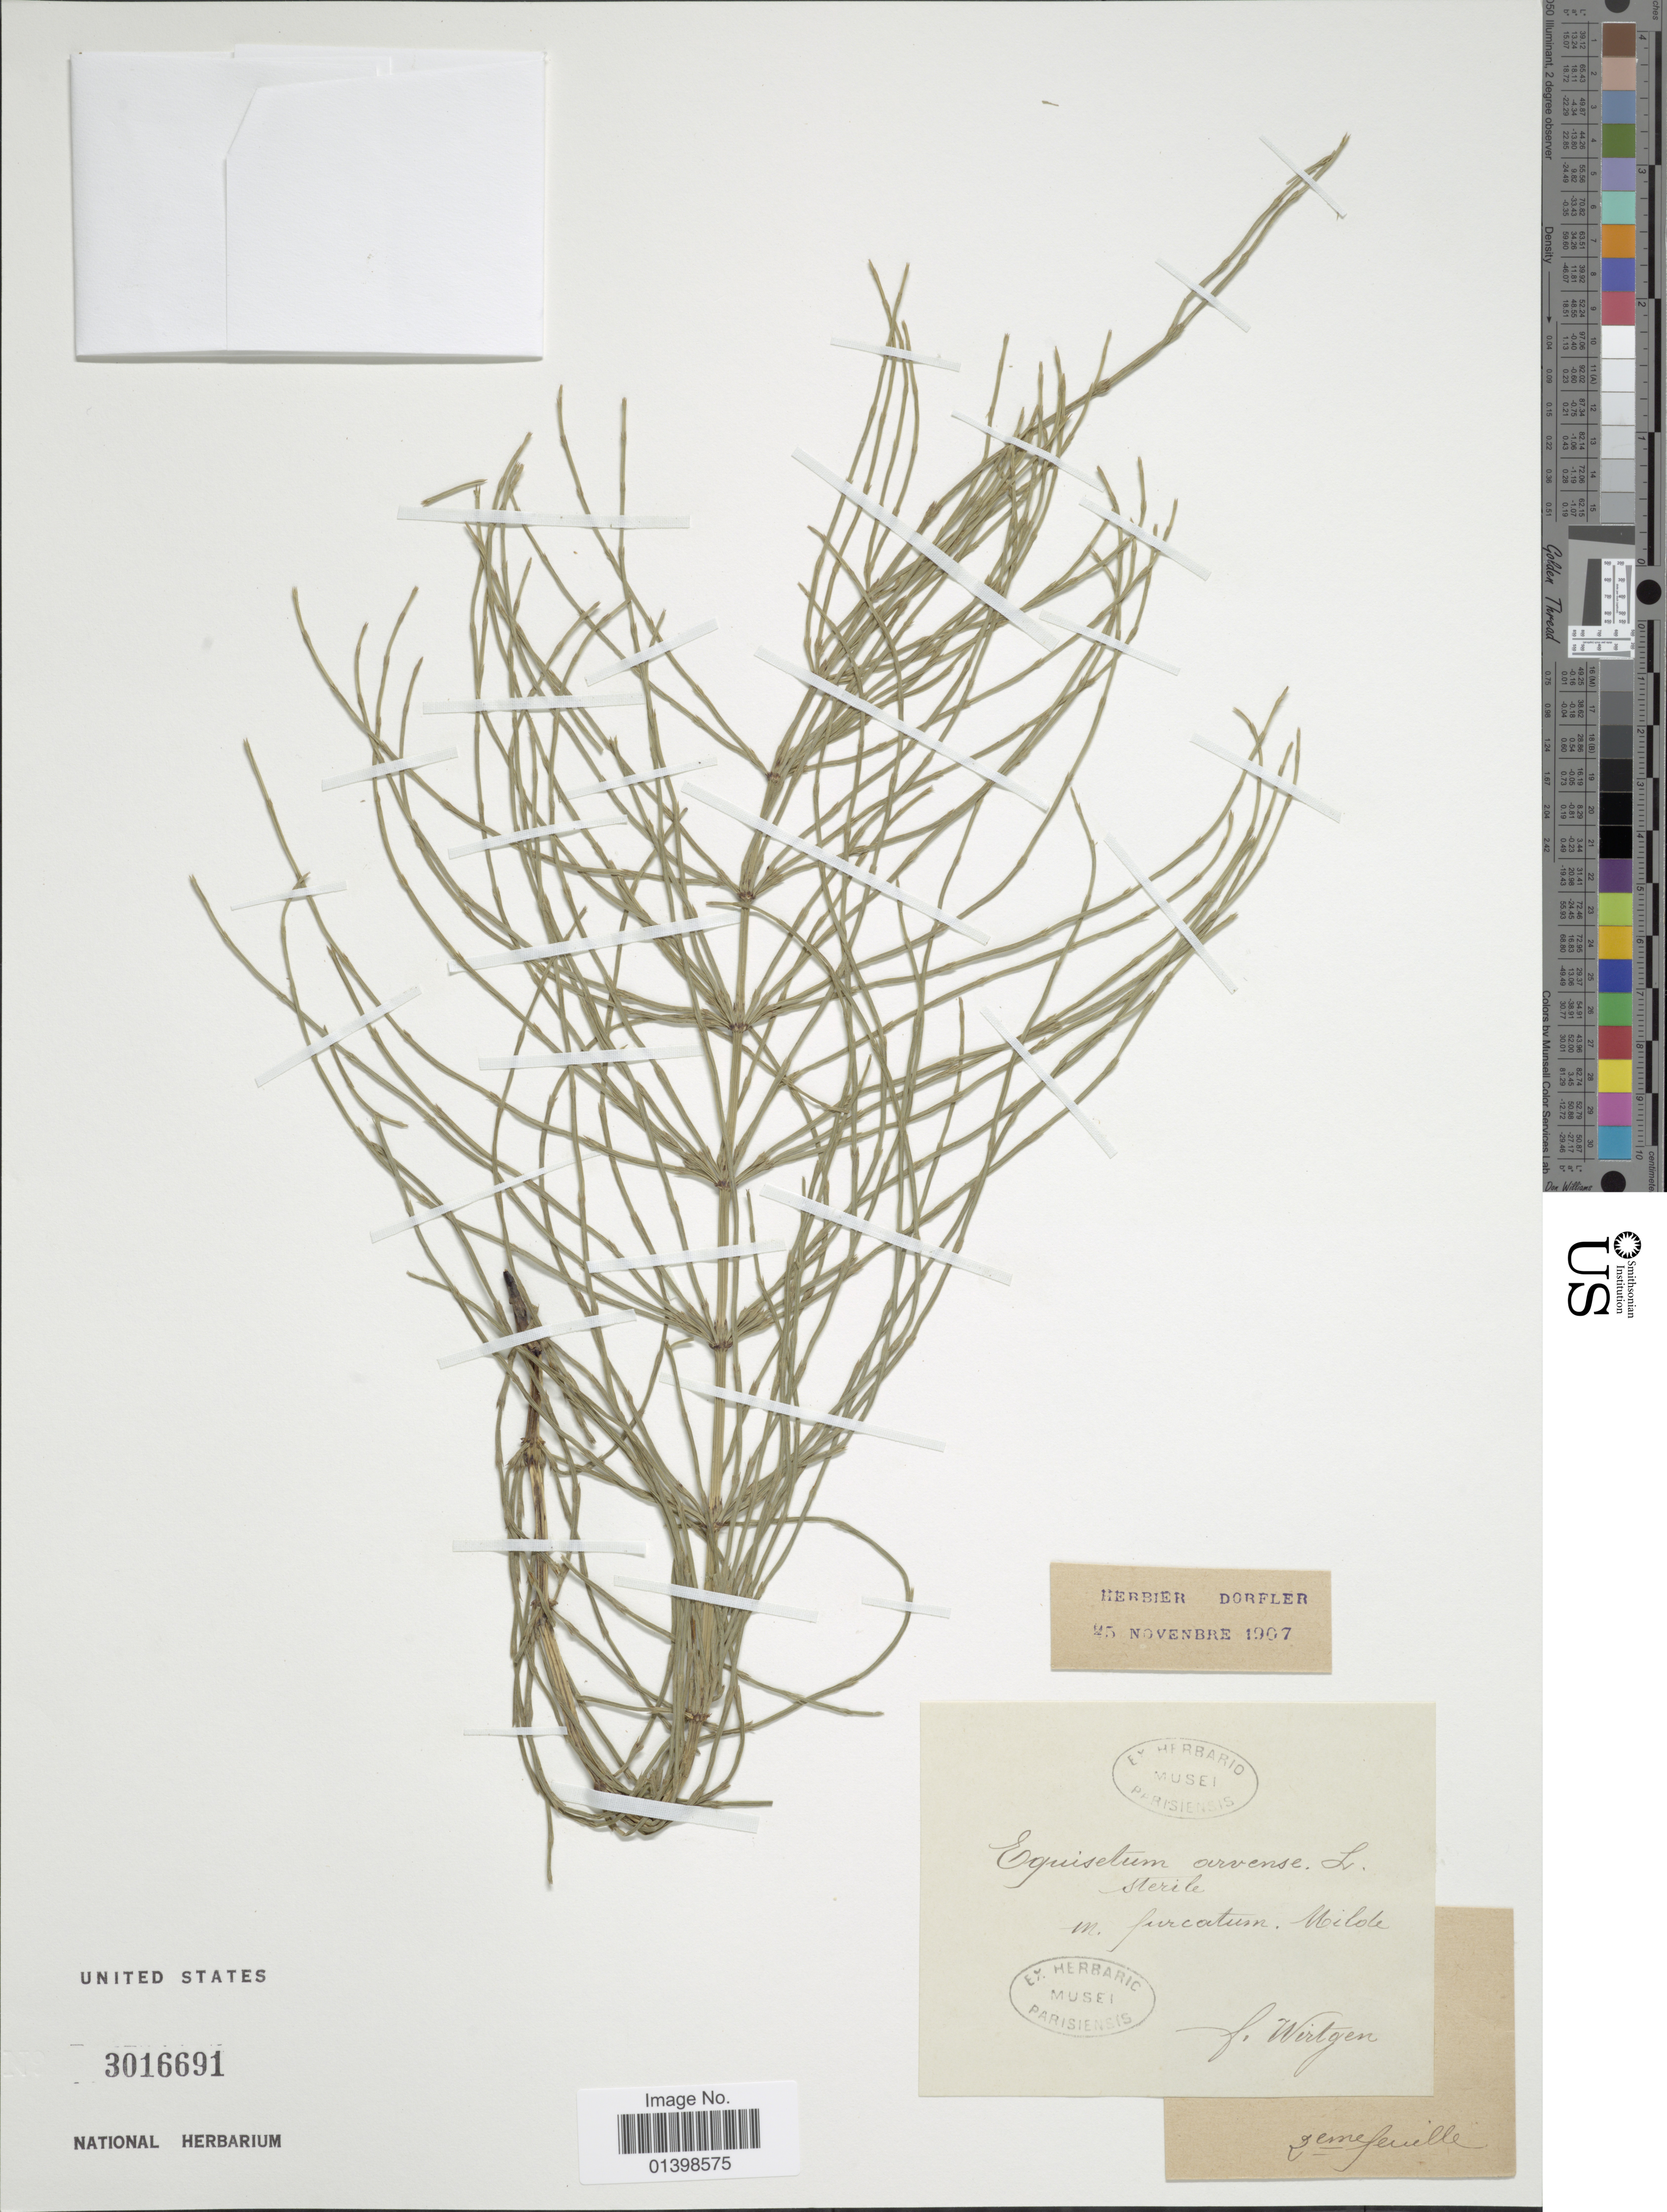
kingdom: Plantae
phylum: Tracheophyta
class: Polypodiopsida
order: Equisetales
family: Equisetaceae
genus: Equisetum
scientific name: Equisetum arvense var. nemorosum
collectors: F. Wirtgen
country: Germany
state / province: Sachsen-Anhalt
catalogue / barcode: US 3016691